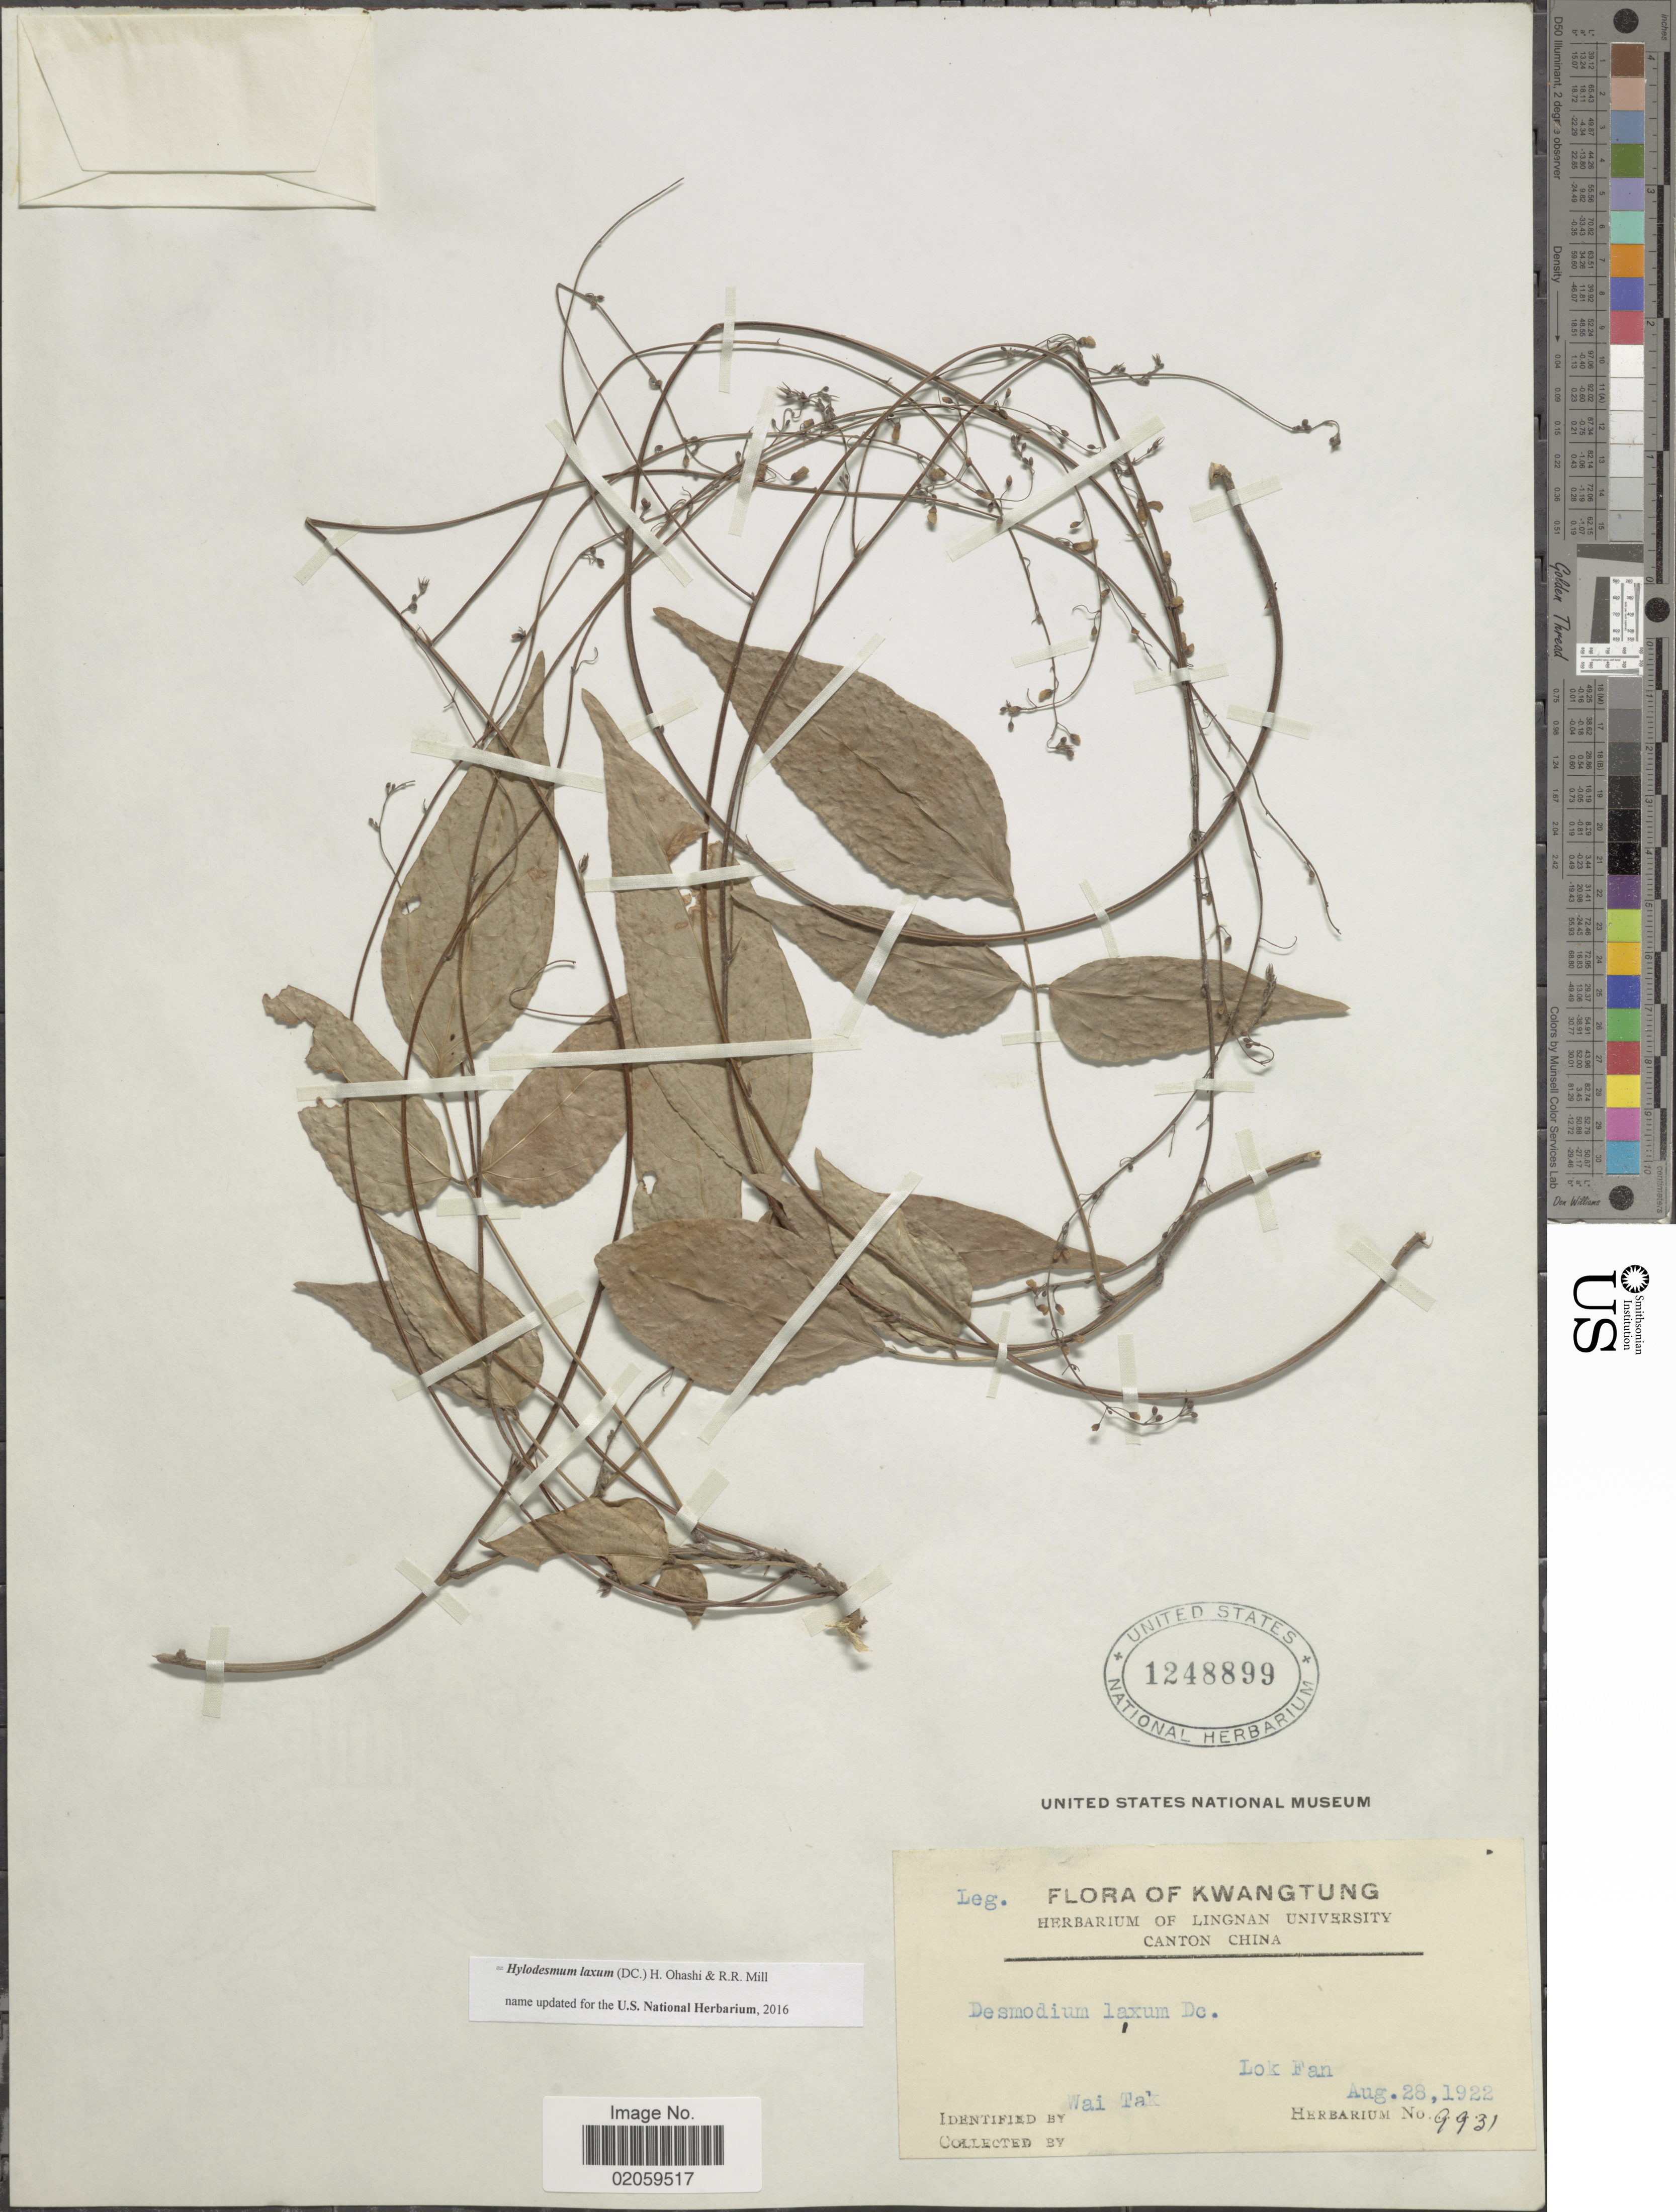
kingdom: Plantae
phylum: Tracheophyta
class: Magnoliopsida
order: Fabales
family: Fabaceae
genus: Hylodesmum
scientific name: Hylodesmum laxum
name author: (DC.) H. Ohashi & R.R. Mill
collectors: W. Tak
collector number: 9931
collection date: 1922-08-28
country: China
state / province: Guangdong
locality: Kwangtung, Lok Fan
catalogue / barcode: US 1248899